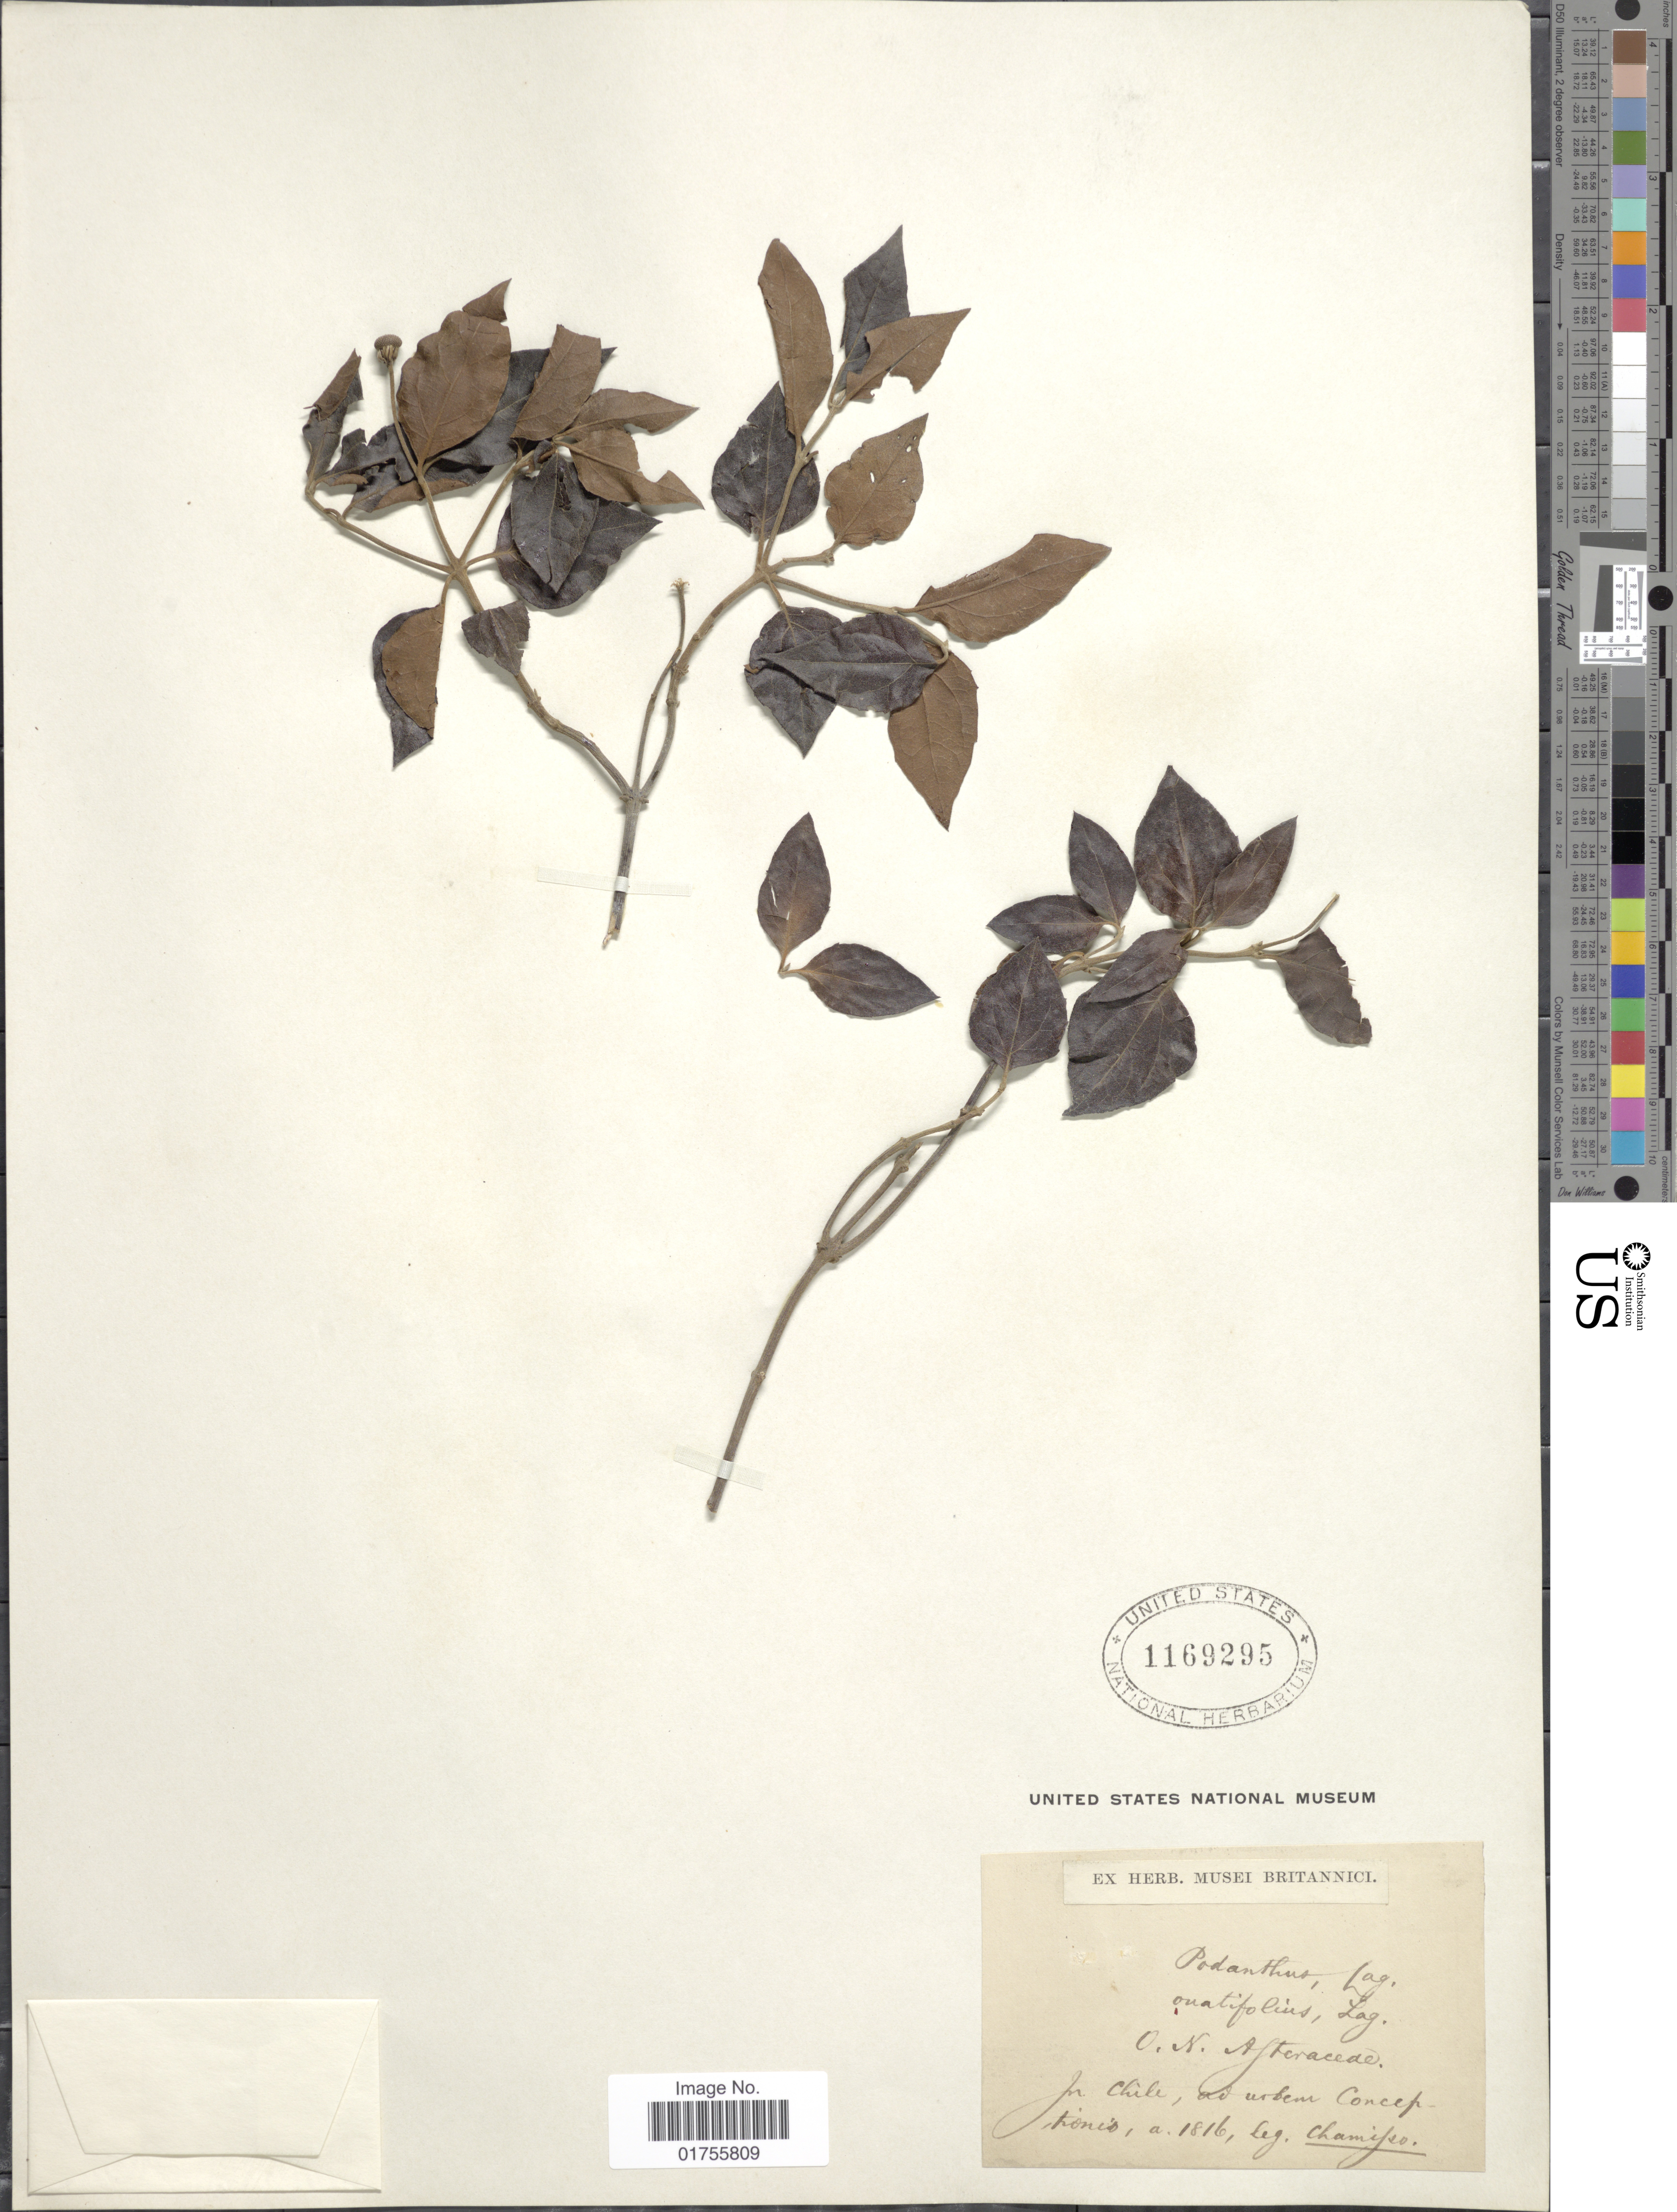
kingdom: Plantae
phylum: Tracheophyta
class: Magnoliopsida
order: Asterales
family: Asteraceae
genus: Podanthus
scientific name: Podanthus ovalifolius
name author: Lag.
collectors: L. K. A. von Chamisso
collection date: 1816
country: Chile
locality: In Chile, ad urbem Conceptionis.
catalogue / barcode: US 1169295